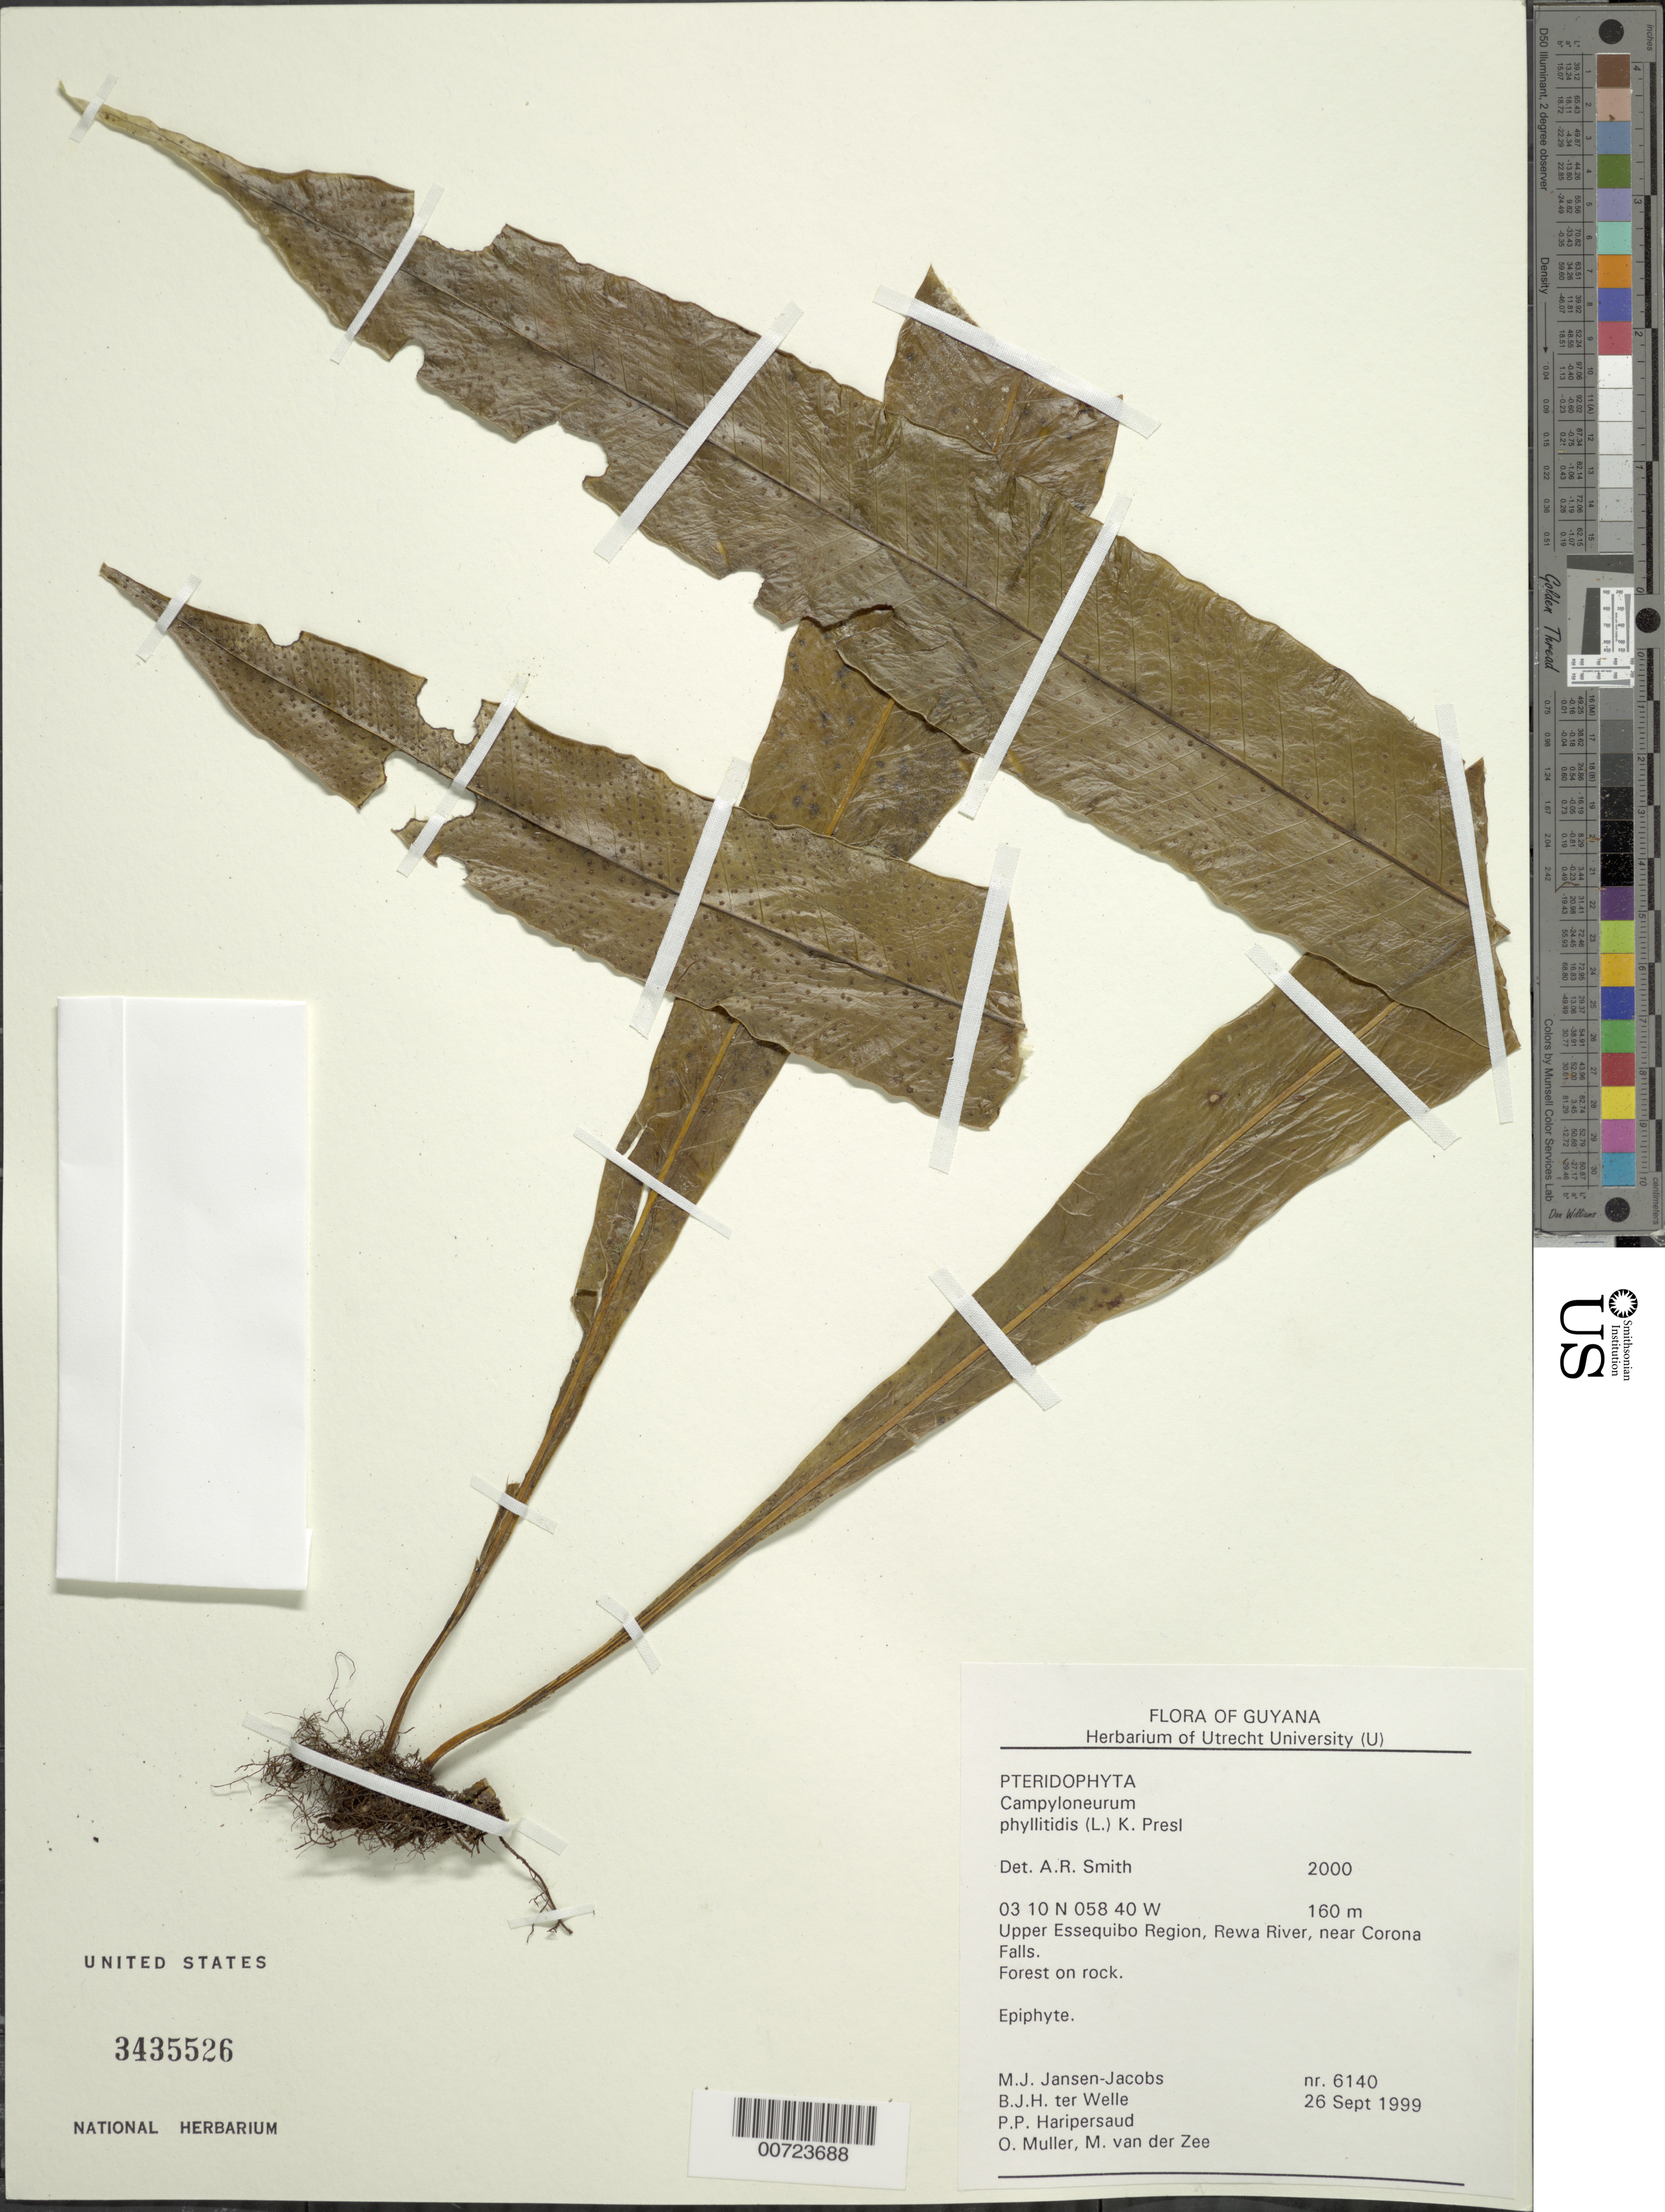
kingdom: Plantae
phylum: Tracheophyta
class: Polypodiopsida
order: Polypodiales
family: Polypodiaceae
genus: Campyloneurum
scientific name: Campyloneurum phyllitidis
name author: (L.) C. Presl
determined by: Smith, Alan R., (UC)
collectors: M. J. Jansen-Jacobs, B. Welle, P. Haripersaud, O. Muller & M. van der Zee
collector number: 6140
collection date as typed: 26-Sep-99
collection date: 1999-09-26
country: Guyana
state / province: U. Takutu-U. Essequibo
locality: Rewa River, near Corona Falls, Upper Essequibo Region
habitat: Forest on rock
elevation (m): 160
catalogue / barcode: US 3435526